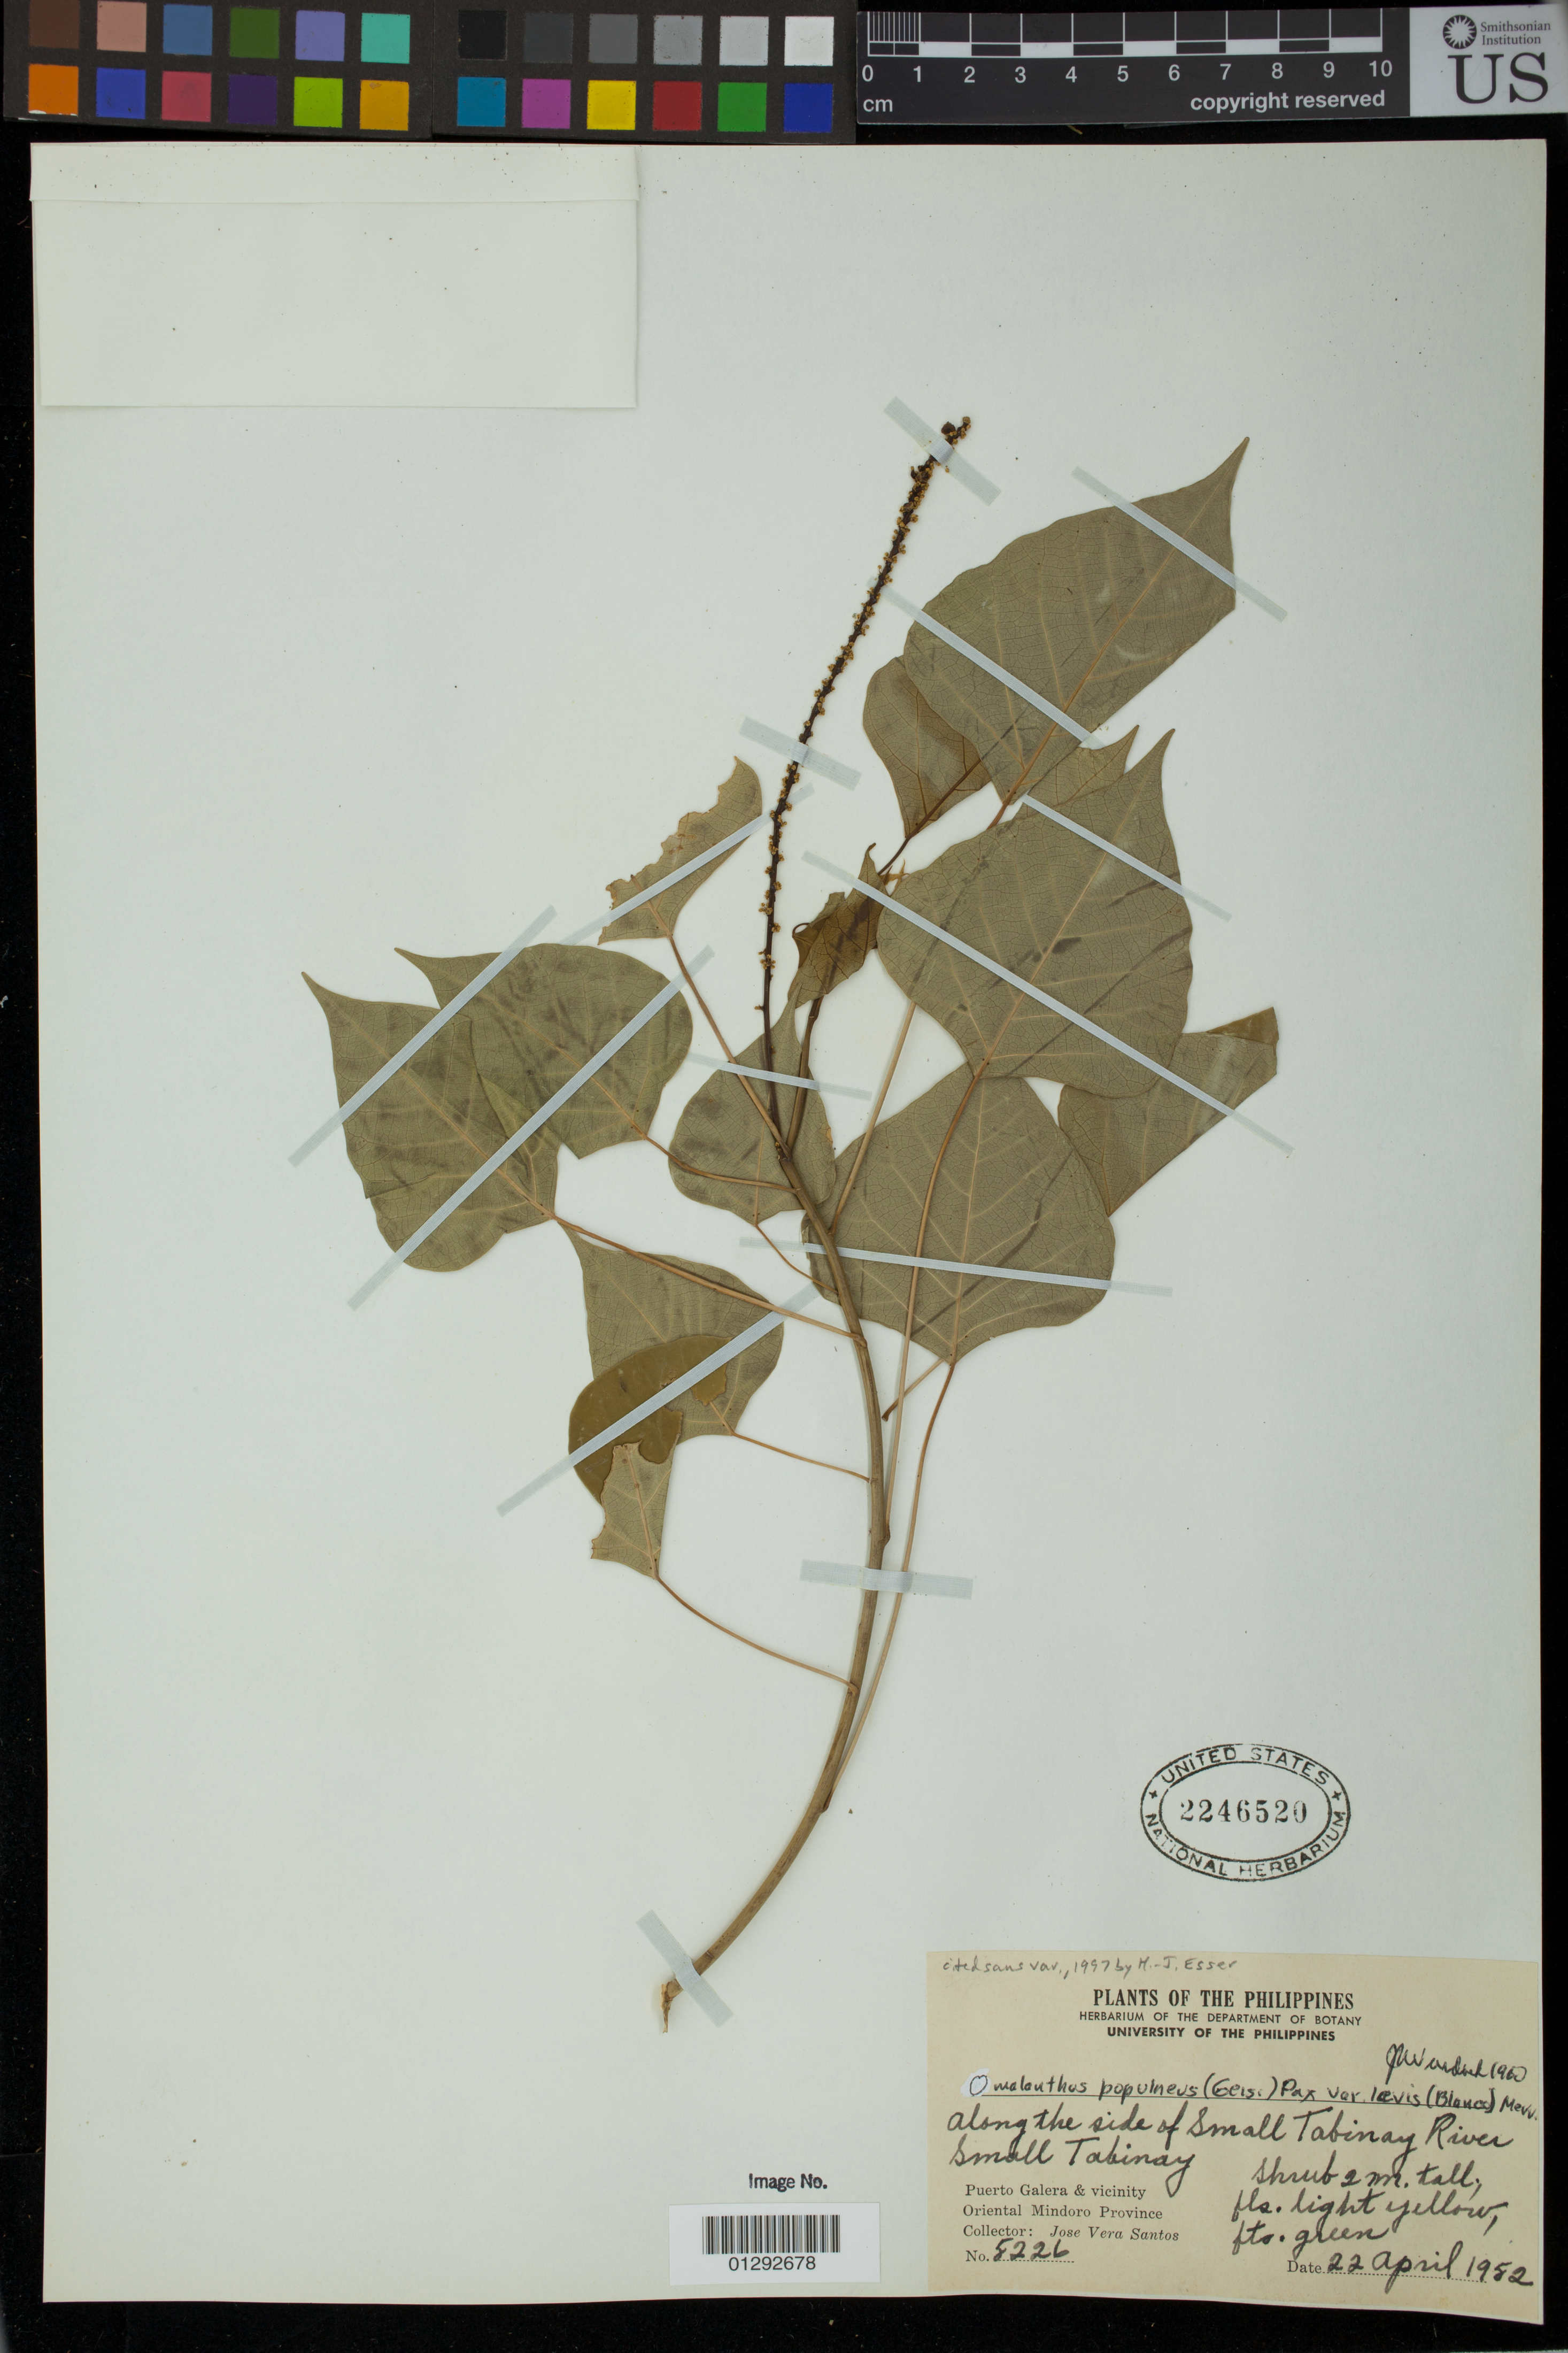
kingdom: Plantae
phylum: Tracheophyta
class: Magnoliopsida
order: Malpighiales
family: Euphorbiaceae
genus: Homalanthus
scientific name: Homalanthus populneus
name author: (Geiseler) Kuntze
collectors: J. V. Santos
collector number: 8226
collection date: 1958-04-22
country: Philippines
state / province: Mimaropa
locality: Puerto Galera and vicinity. Oriental Mindoro Province. Along the side of Small Tabinay River, Small Tabinay.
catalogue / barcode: US 2246520